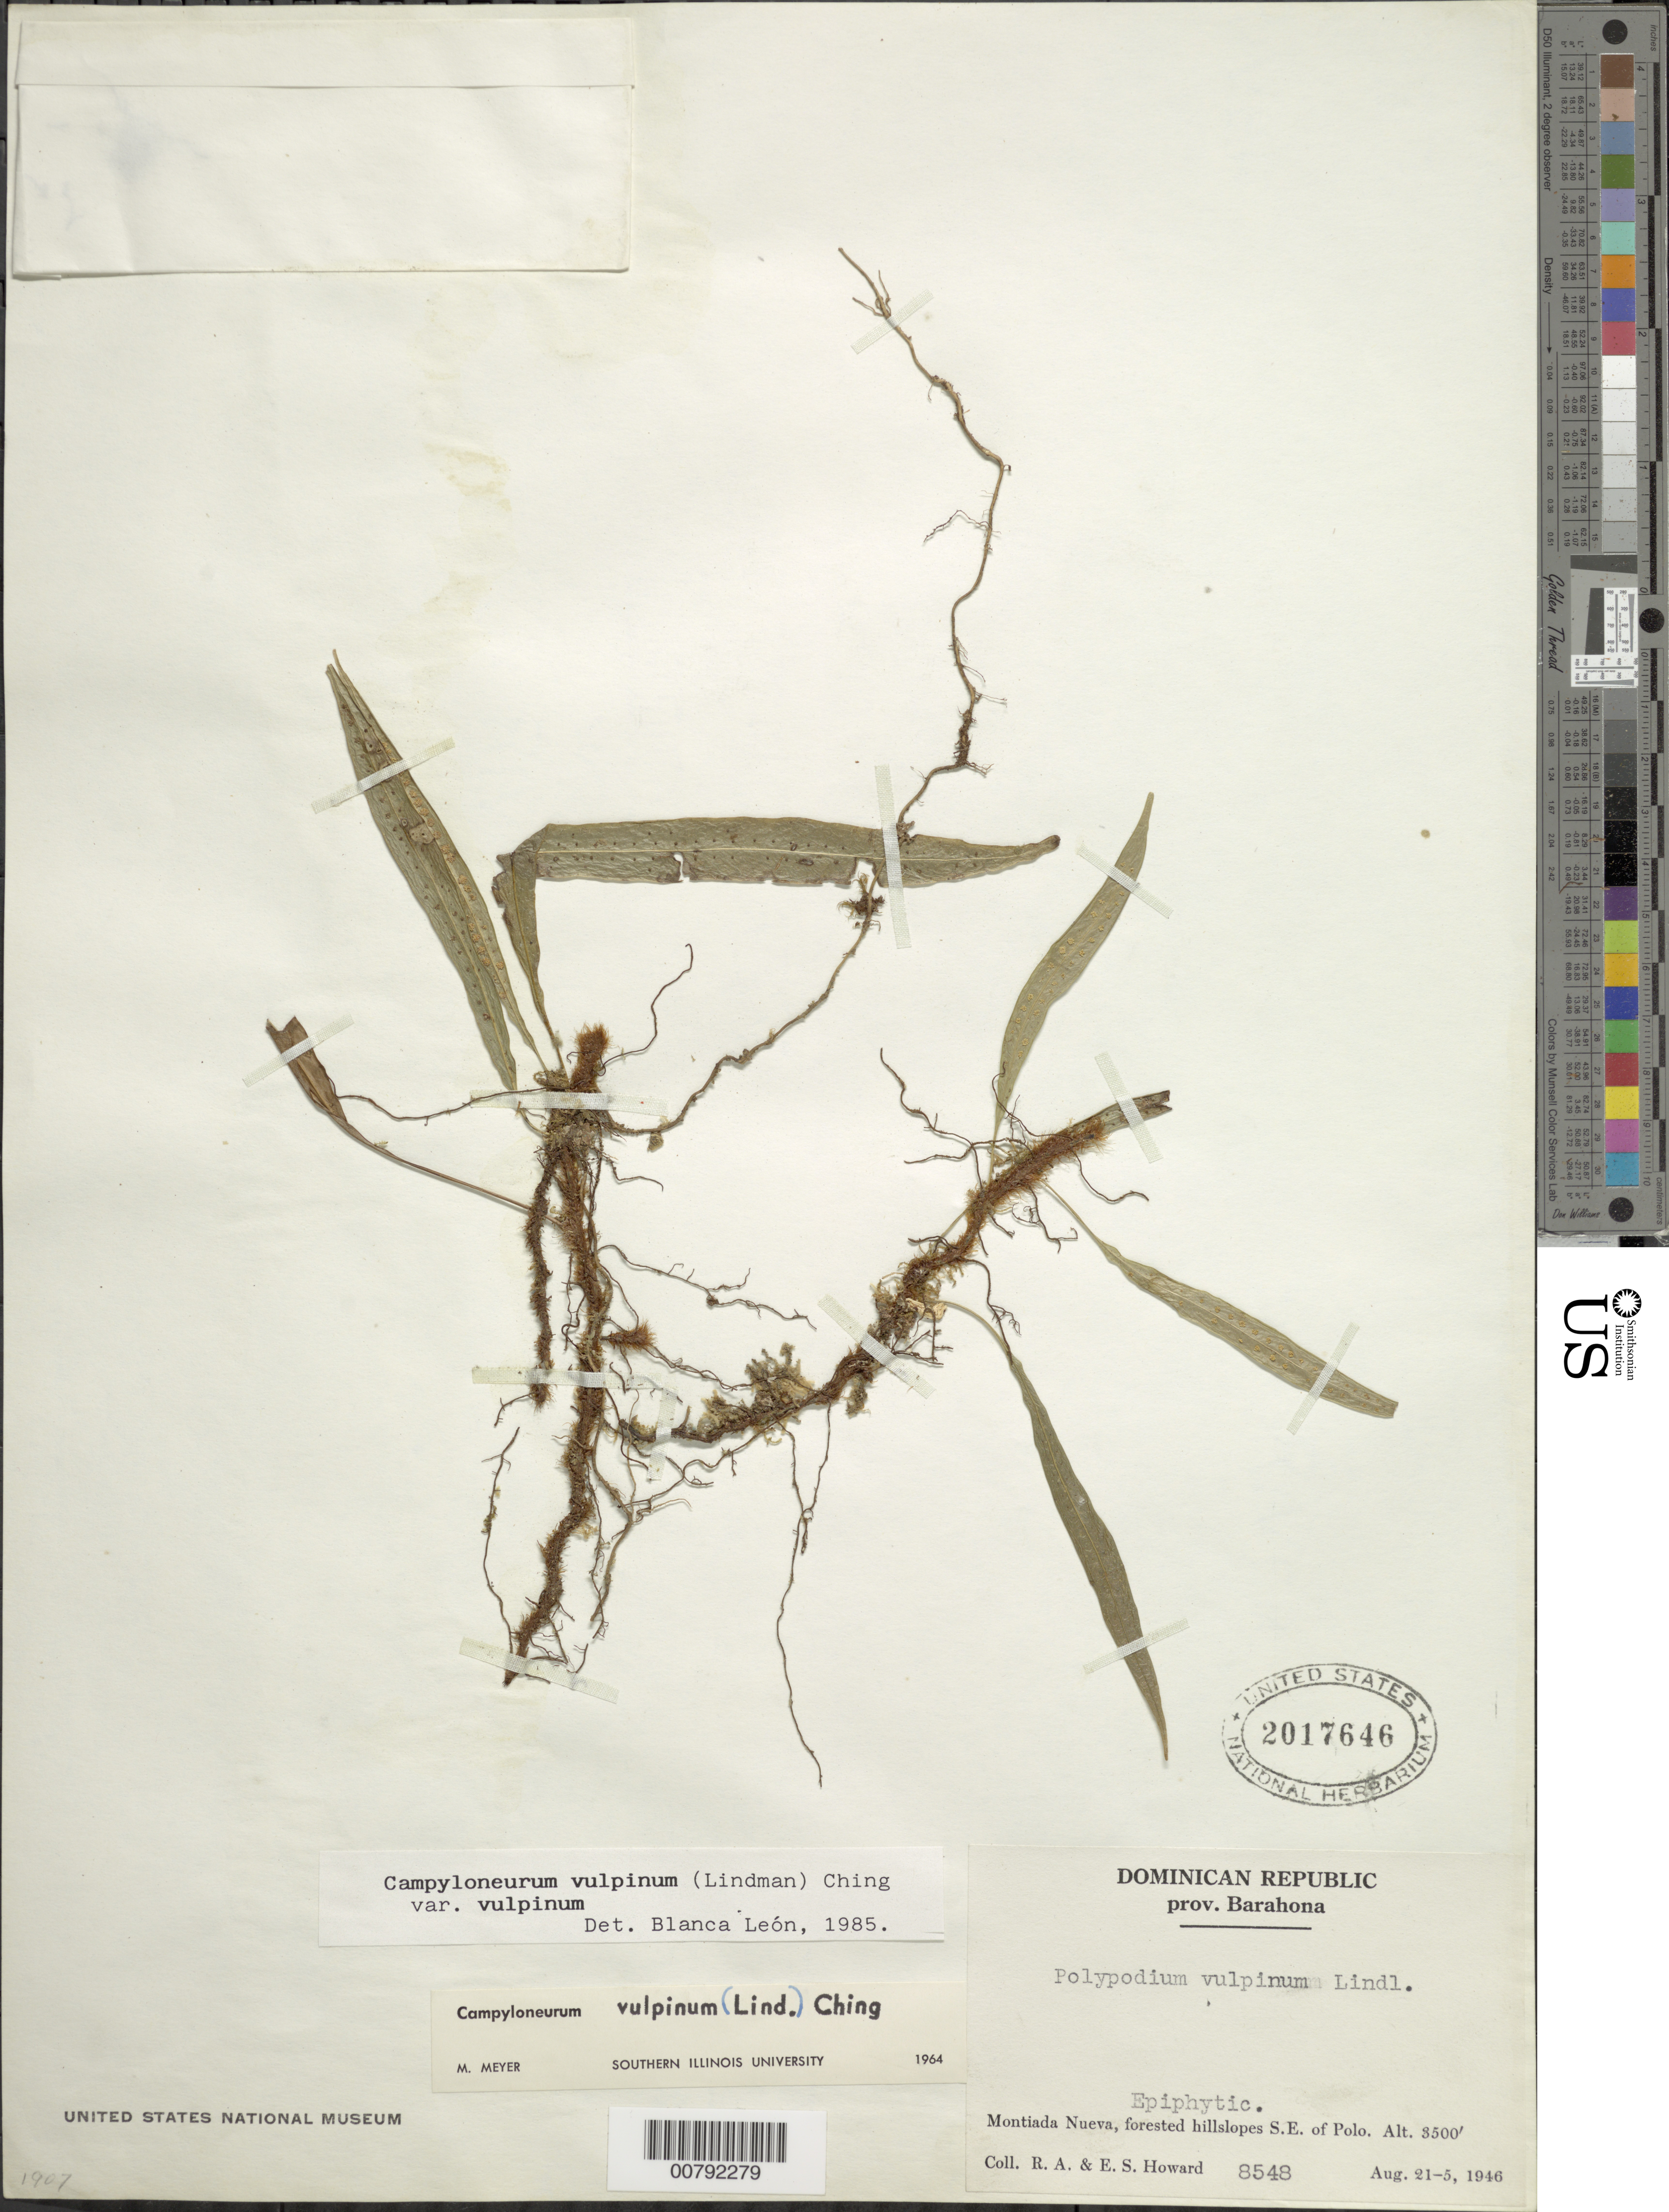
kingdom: Plantae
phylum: Tracheophyta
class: Polypodiopsida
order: Polypodiales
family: Polypodiaceae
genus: Campyloneurum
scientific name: Campyloneurum vulpinum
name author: (Lindm.) Ching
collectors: R. A. Howard & E. S. Howard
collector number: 8548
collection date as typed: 21 Aug 1946 21 Aug 1946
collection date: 1946-08-21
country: Dominican Republic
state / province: Barahona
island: Hispaniola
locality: Montiada Nueva, SE of Polo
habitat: Forested hillslopes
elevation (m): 1067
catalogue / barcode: US 2017646